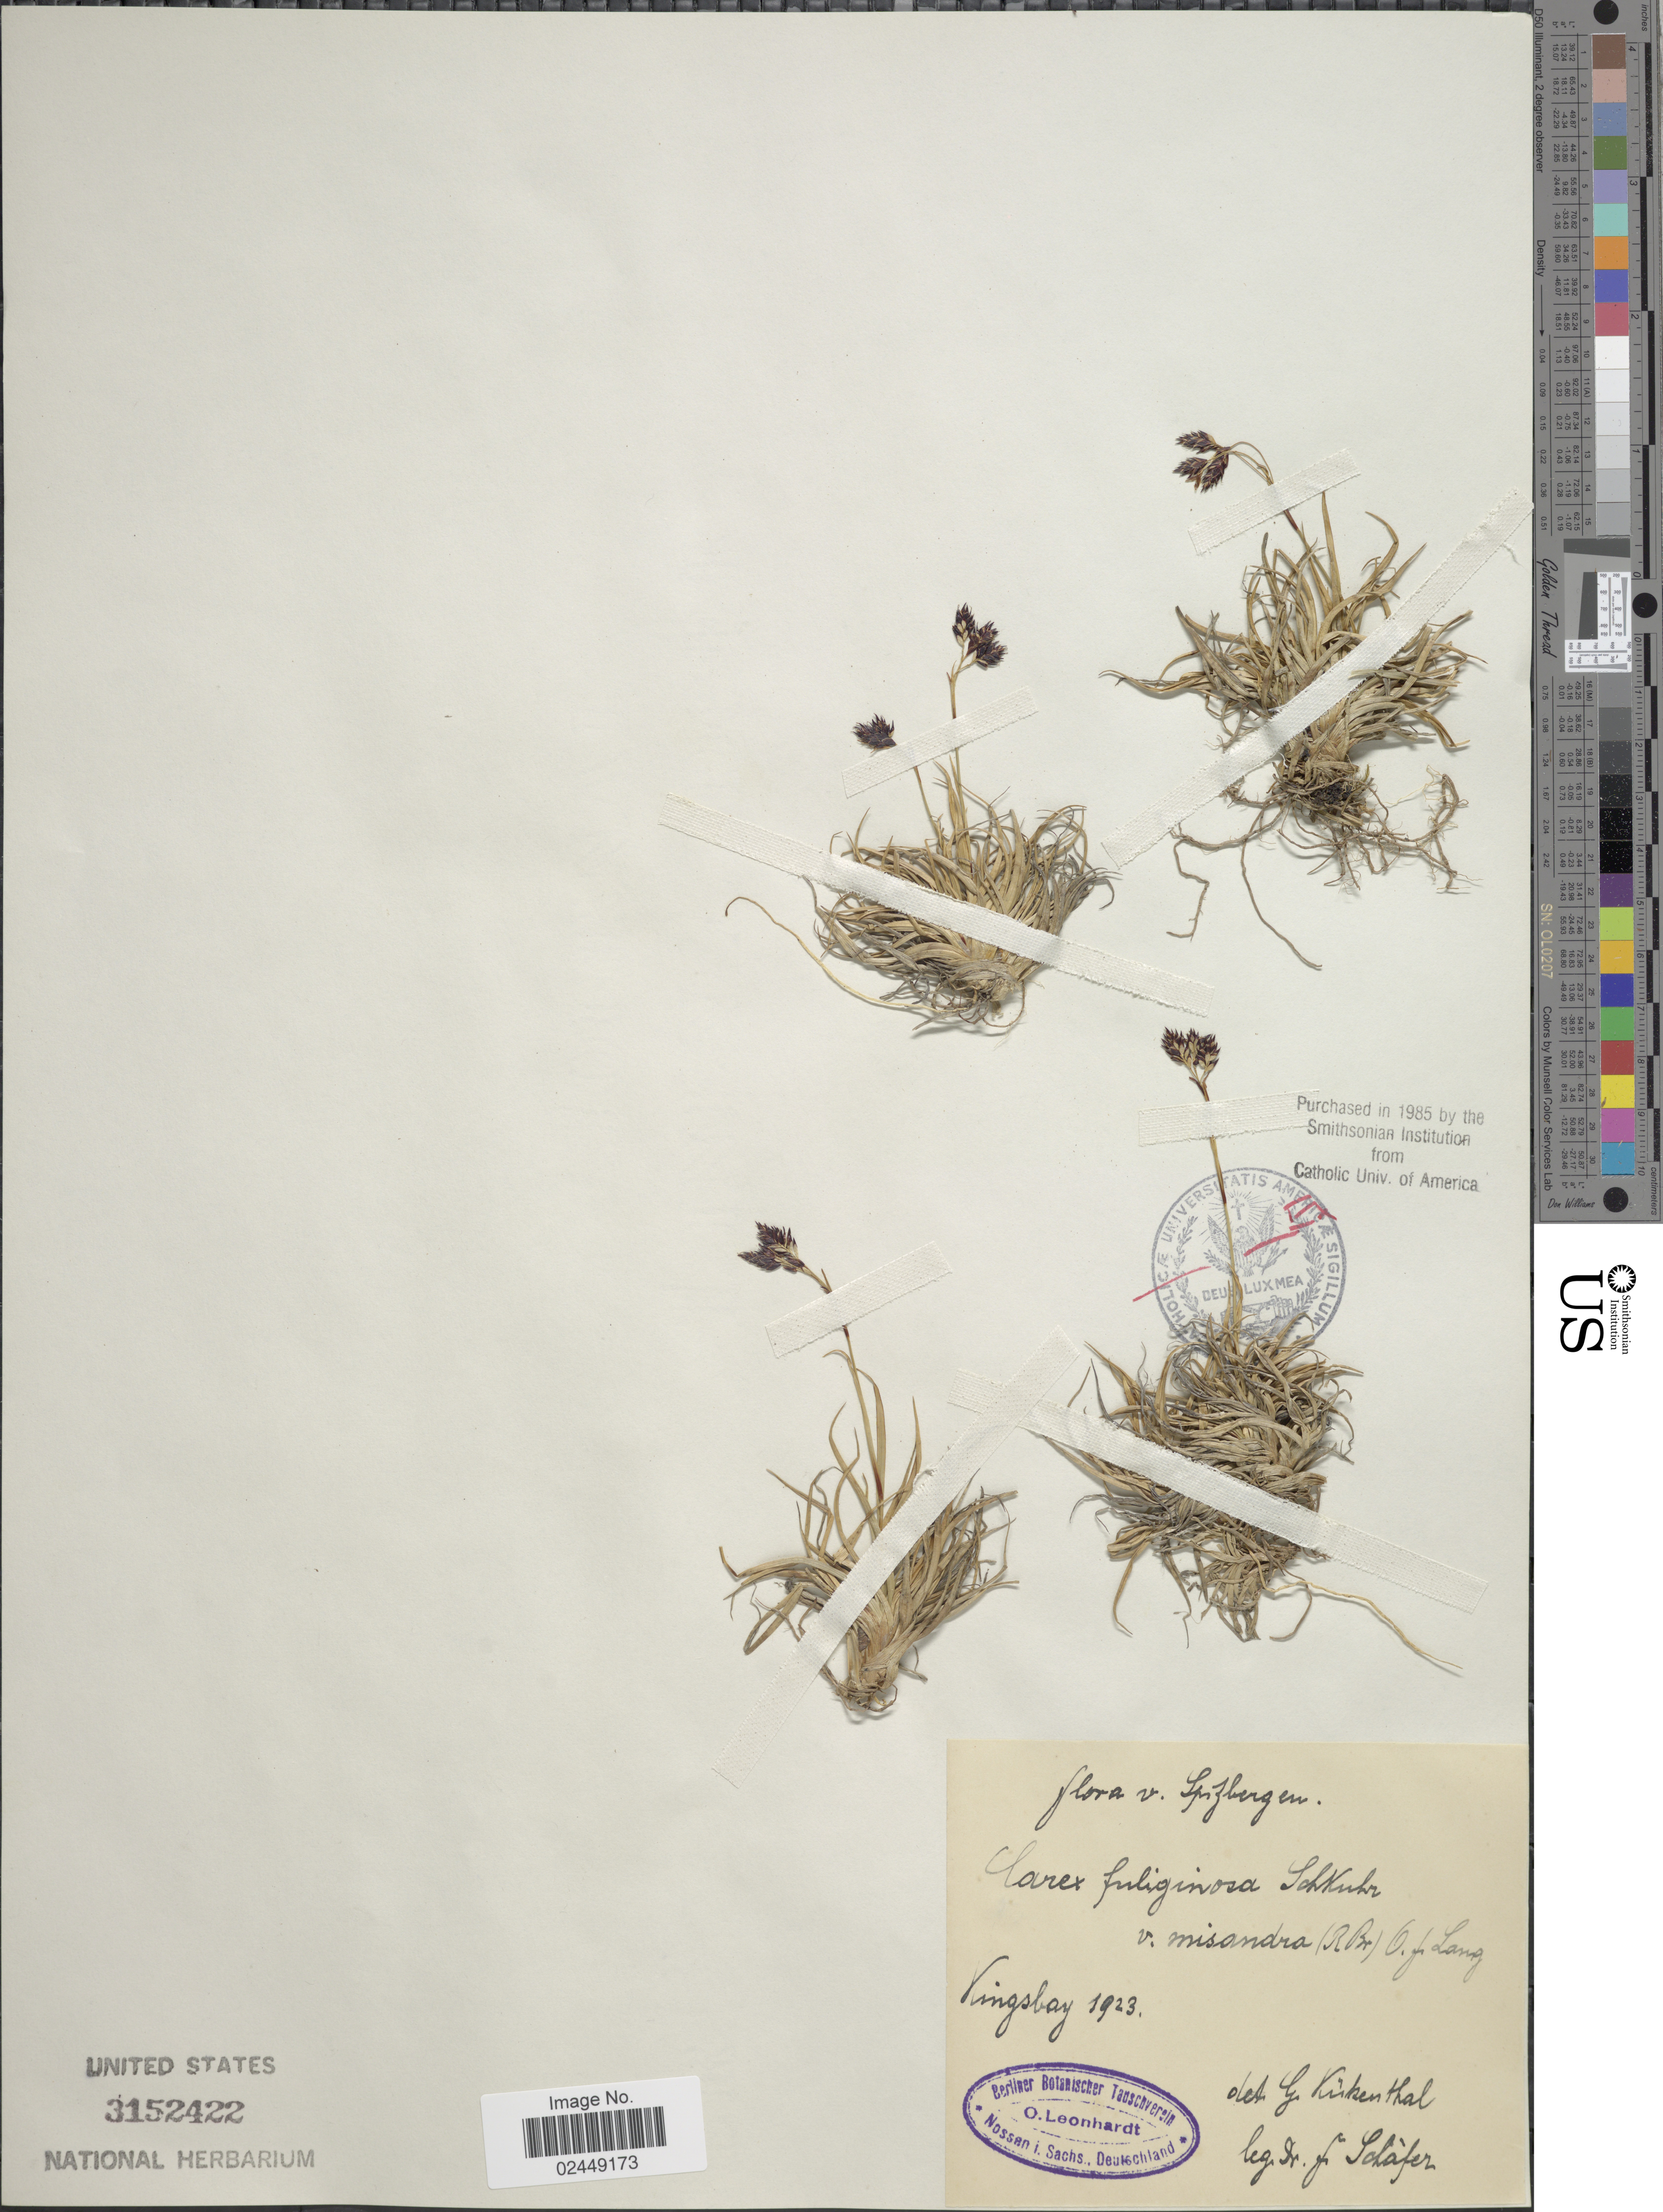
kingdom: Plantae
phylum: Tracheophyta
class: Liliopsida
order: Poales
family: Cyperaceae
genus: Carex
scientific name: Carex fuliginosa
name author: Schkuhr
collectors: G. Kükenthal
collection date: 1923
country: Norway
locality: Spitzbergen, Kingsbay, Svalbard and Jan Mayen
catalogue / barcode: US 3152422